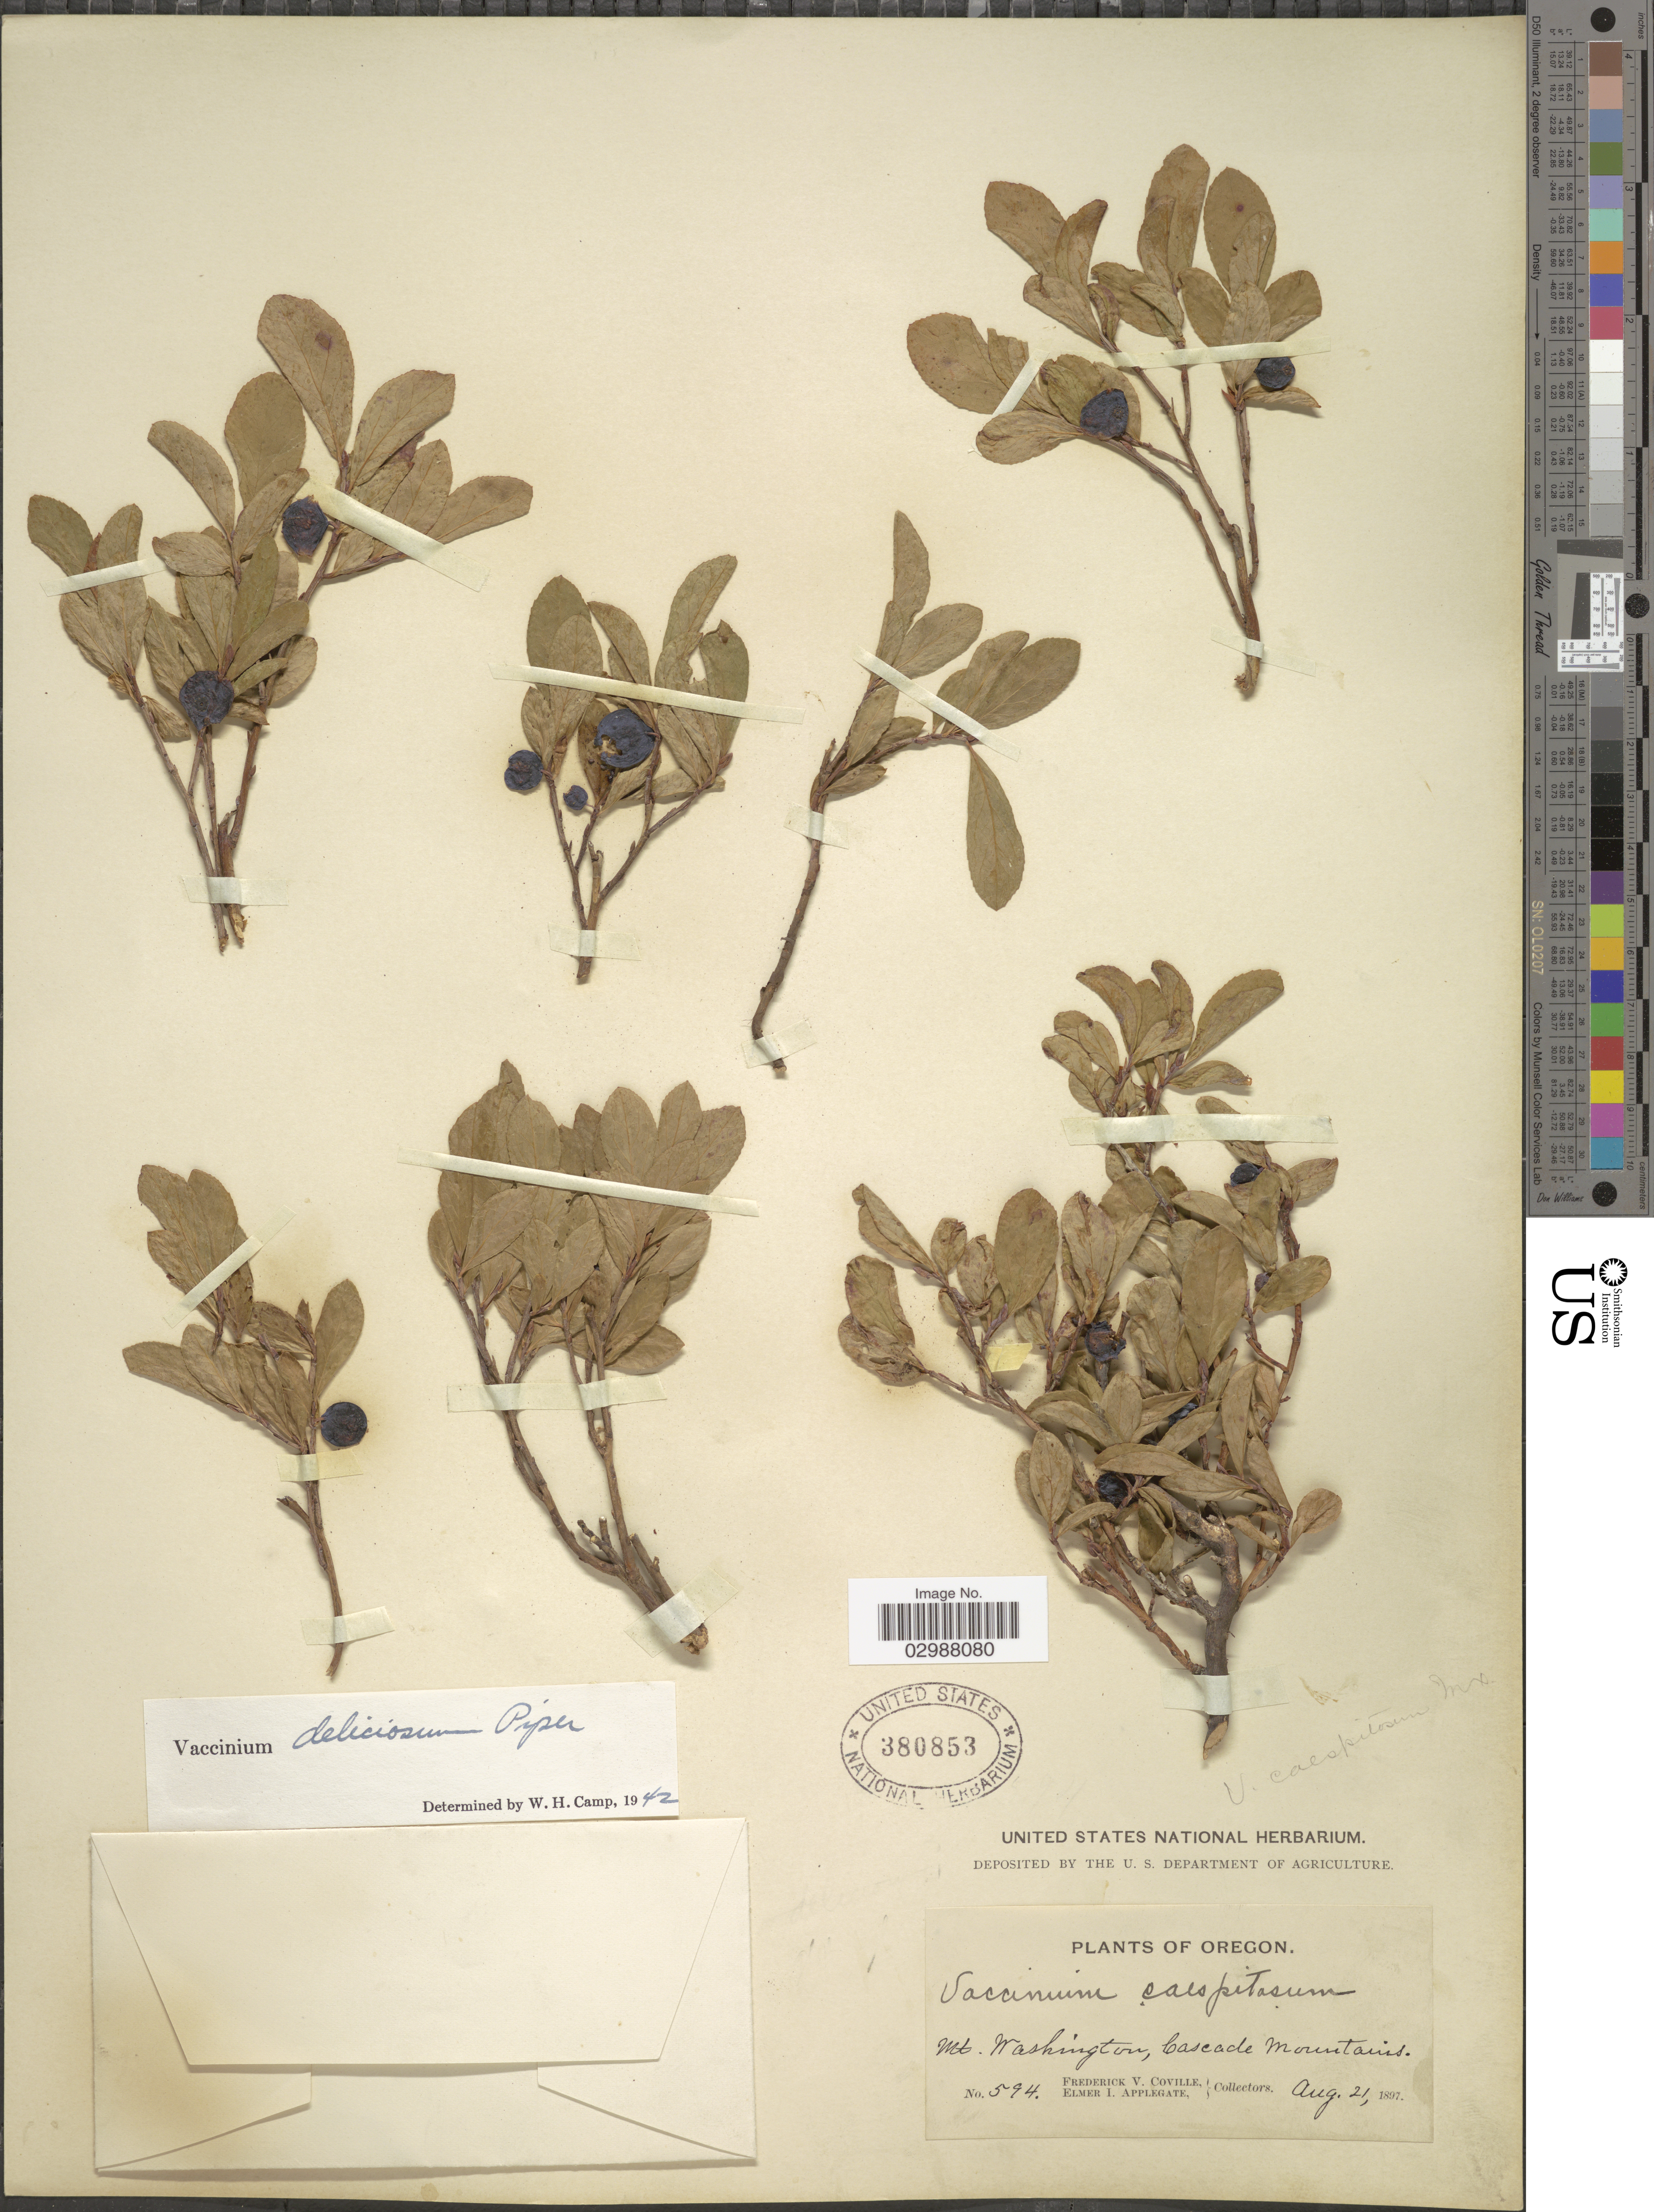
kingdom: Plantae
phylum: Tracheophyta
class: Magnoliopsida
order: Ericales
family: Ericaceae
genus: Vaccinium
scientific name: Vaccinium deliciosum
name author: Piper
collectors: F. V. Coville & E. I. Applegate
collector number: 594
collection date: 1897-08-21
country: United States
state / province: Oregon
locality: Mt. Washington, Cascade Mountains.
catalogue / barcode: US 380853